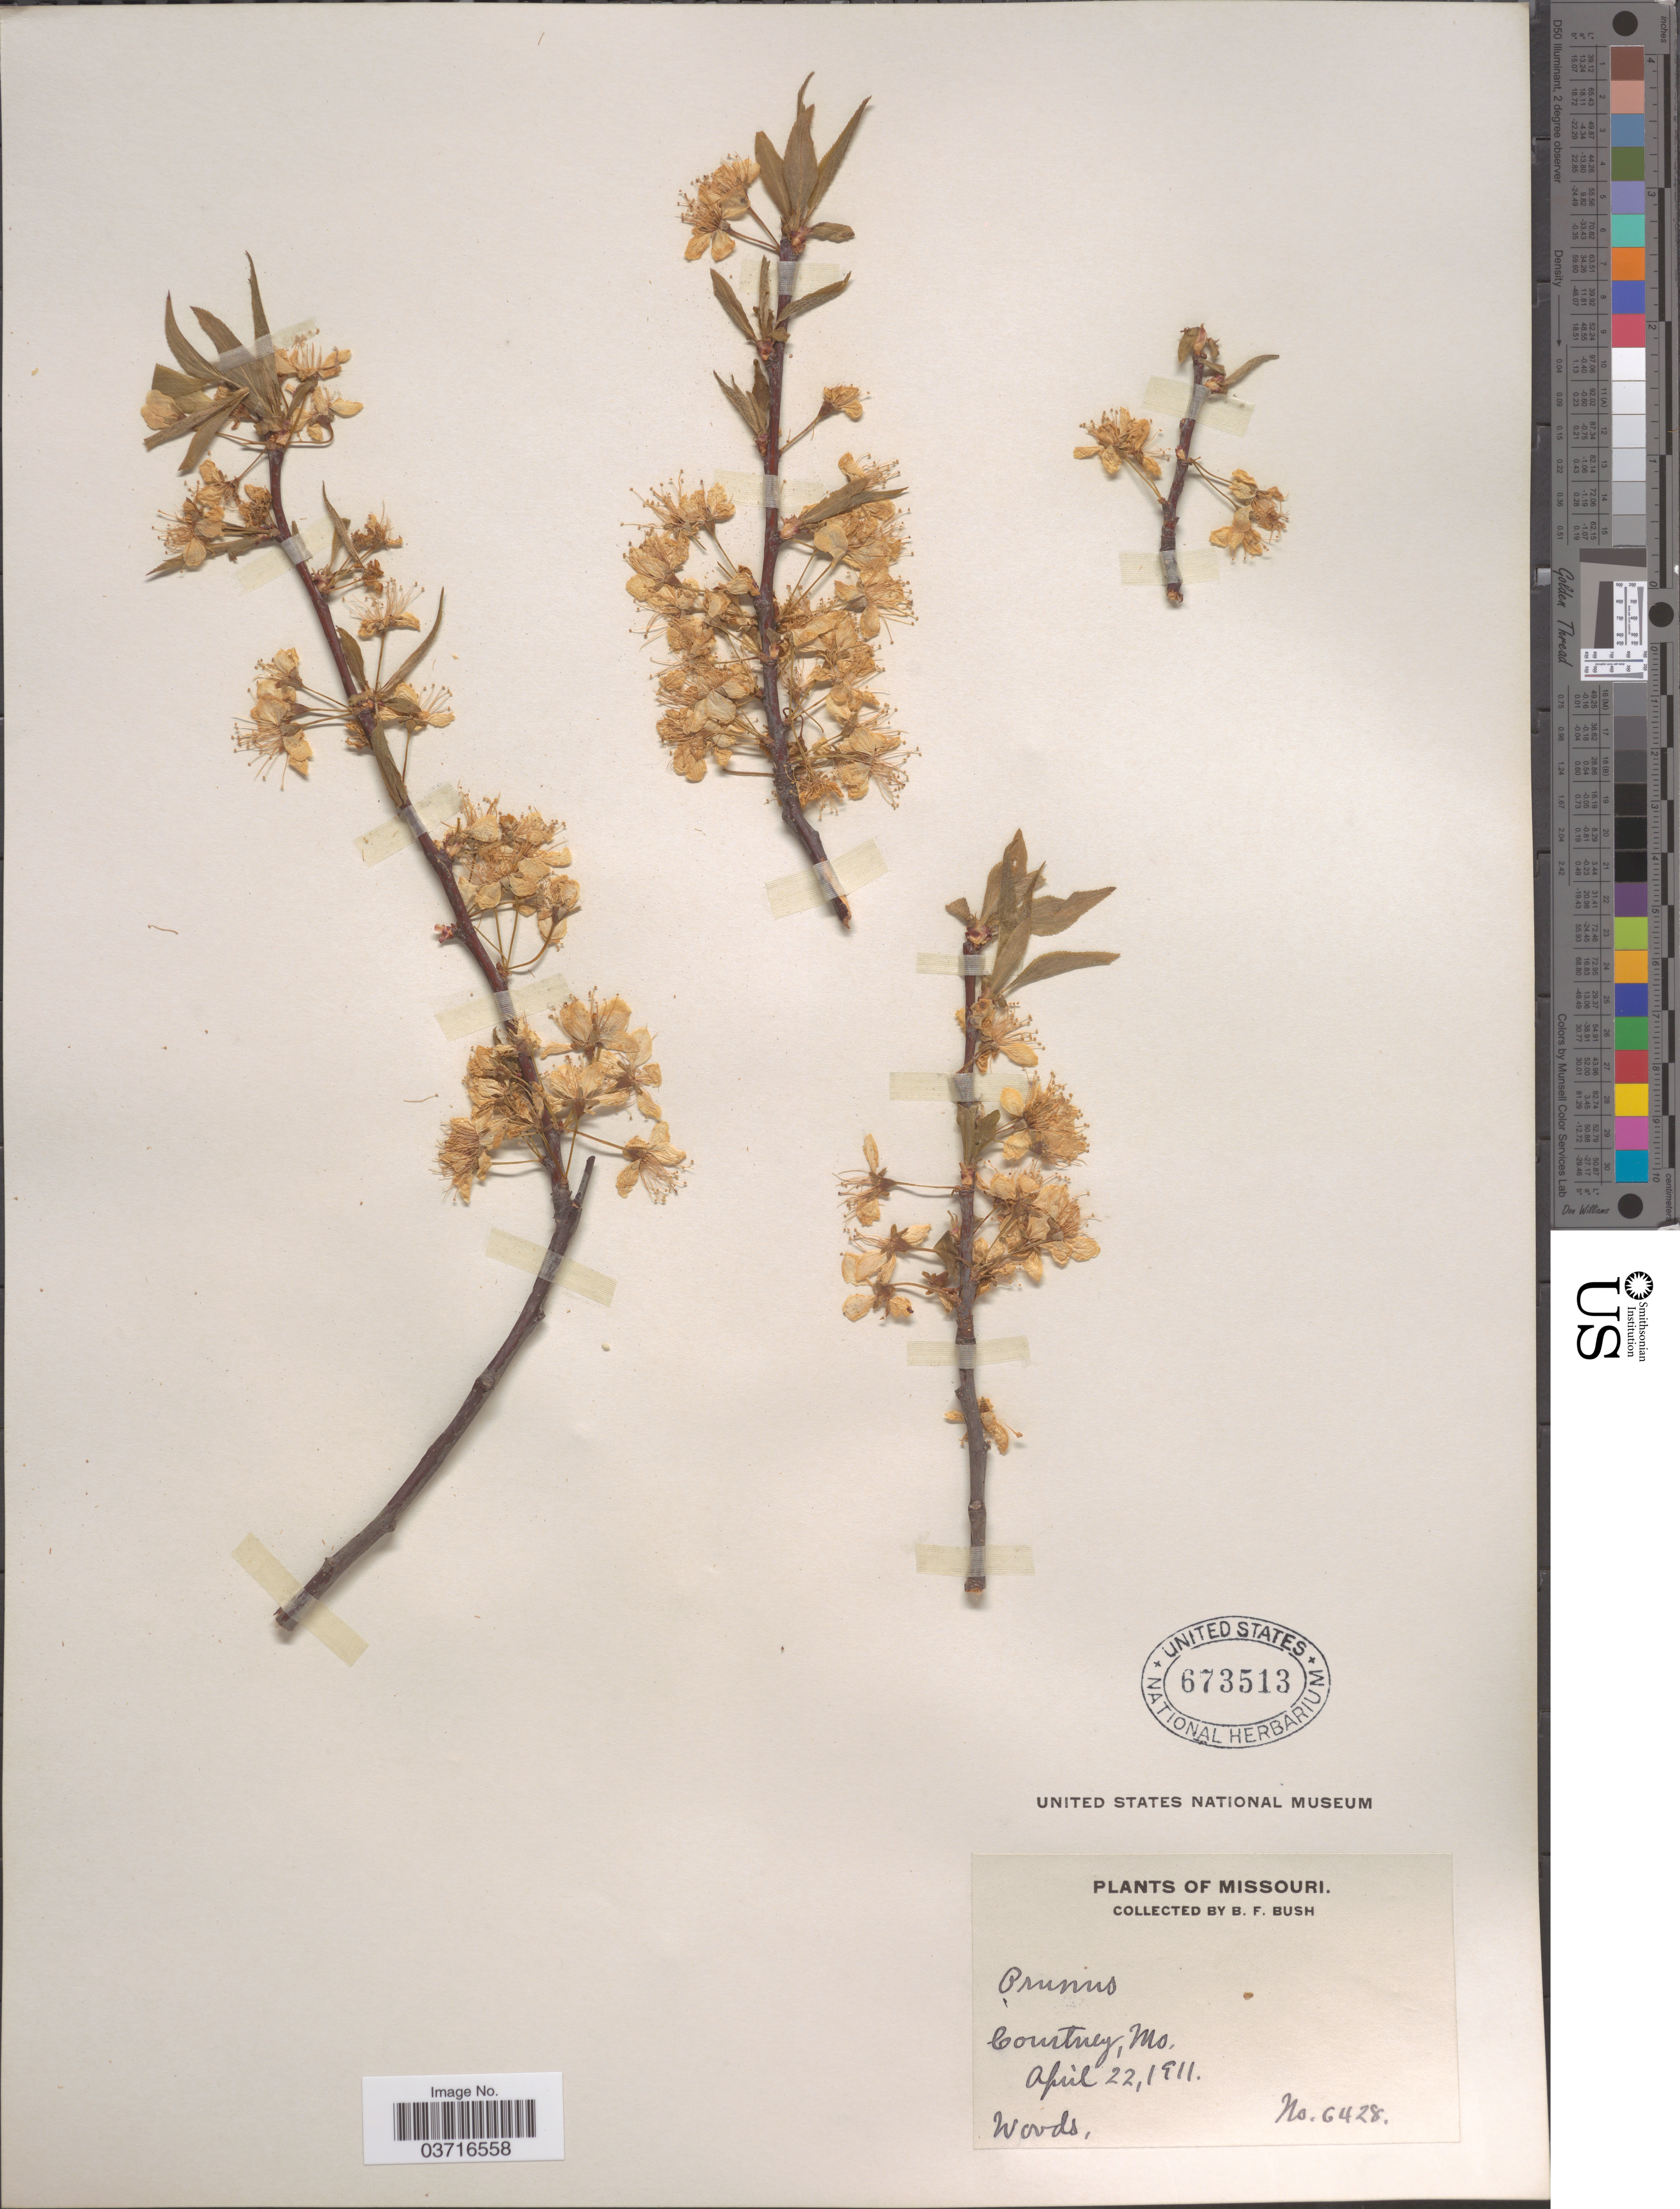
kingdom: Plantae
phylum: Tracheophyta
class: Magnoliopsida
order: Rosales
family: Rosaceae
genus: Prunus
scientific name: Prunus sp.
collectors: B. F. Bush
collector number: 6428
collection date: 1911-04-22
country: United States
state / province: Missouri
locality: Courtney.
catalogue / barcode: US 673513